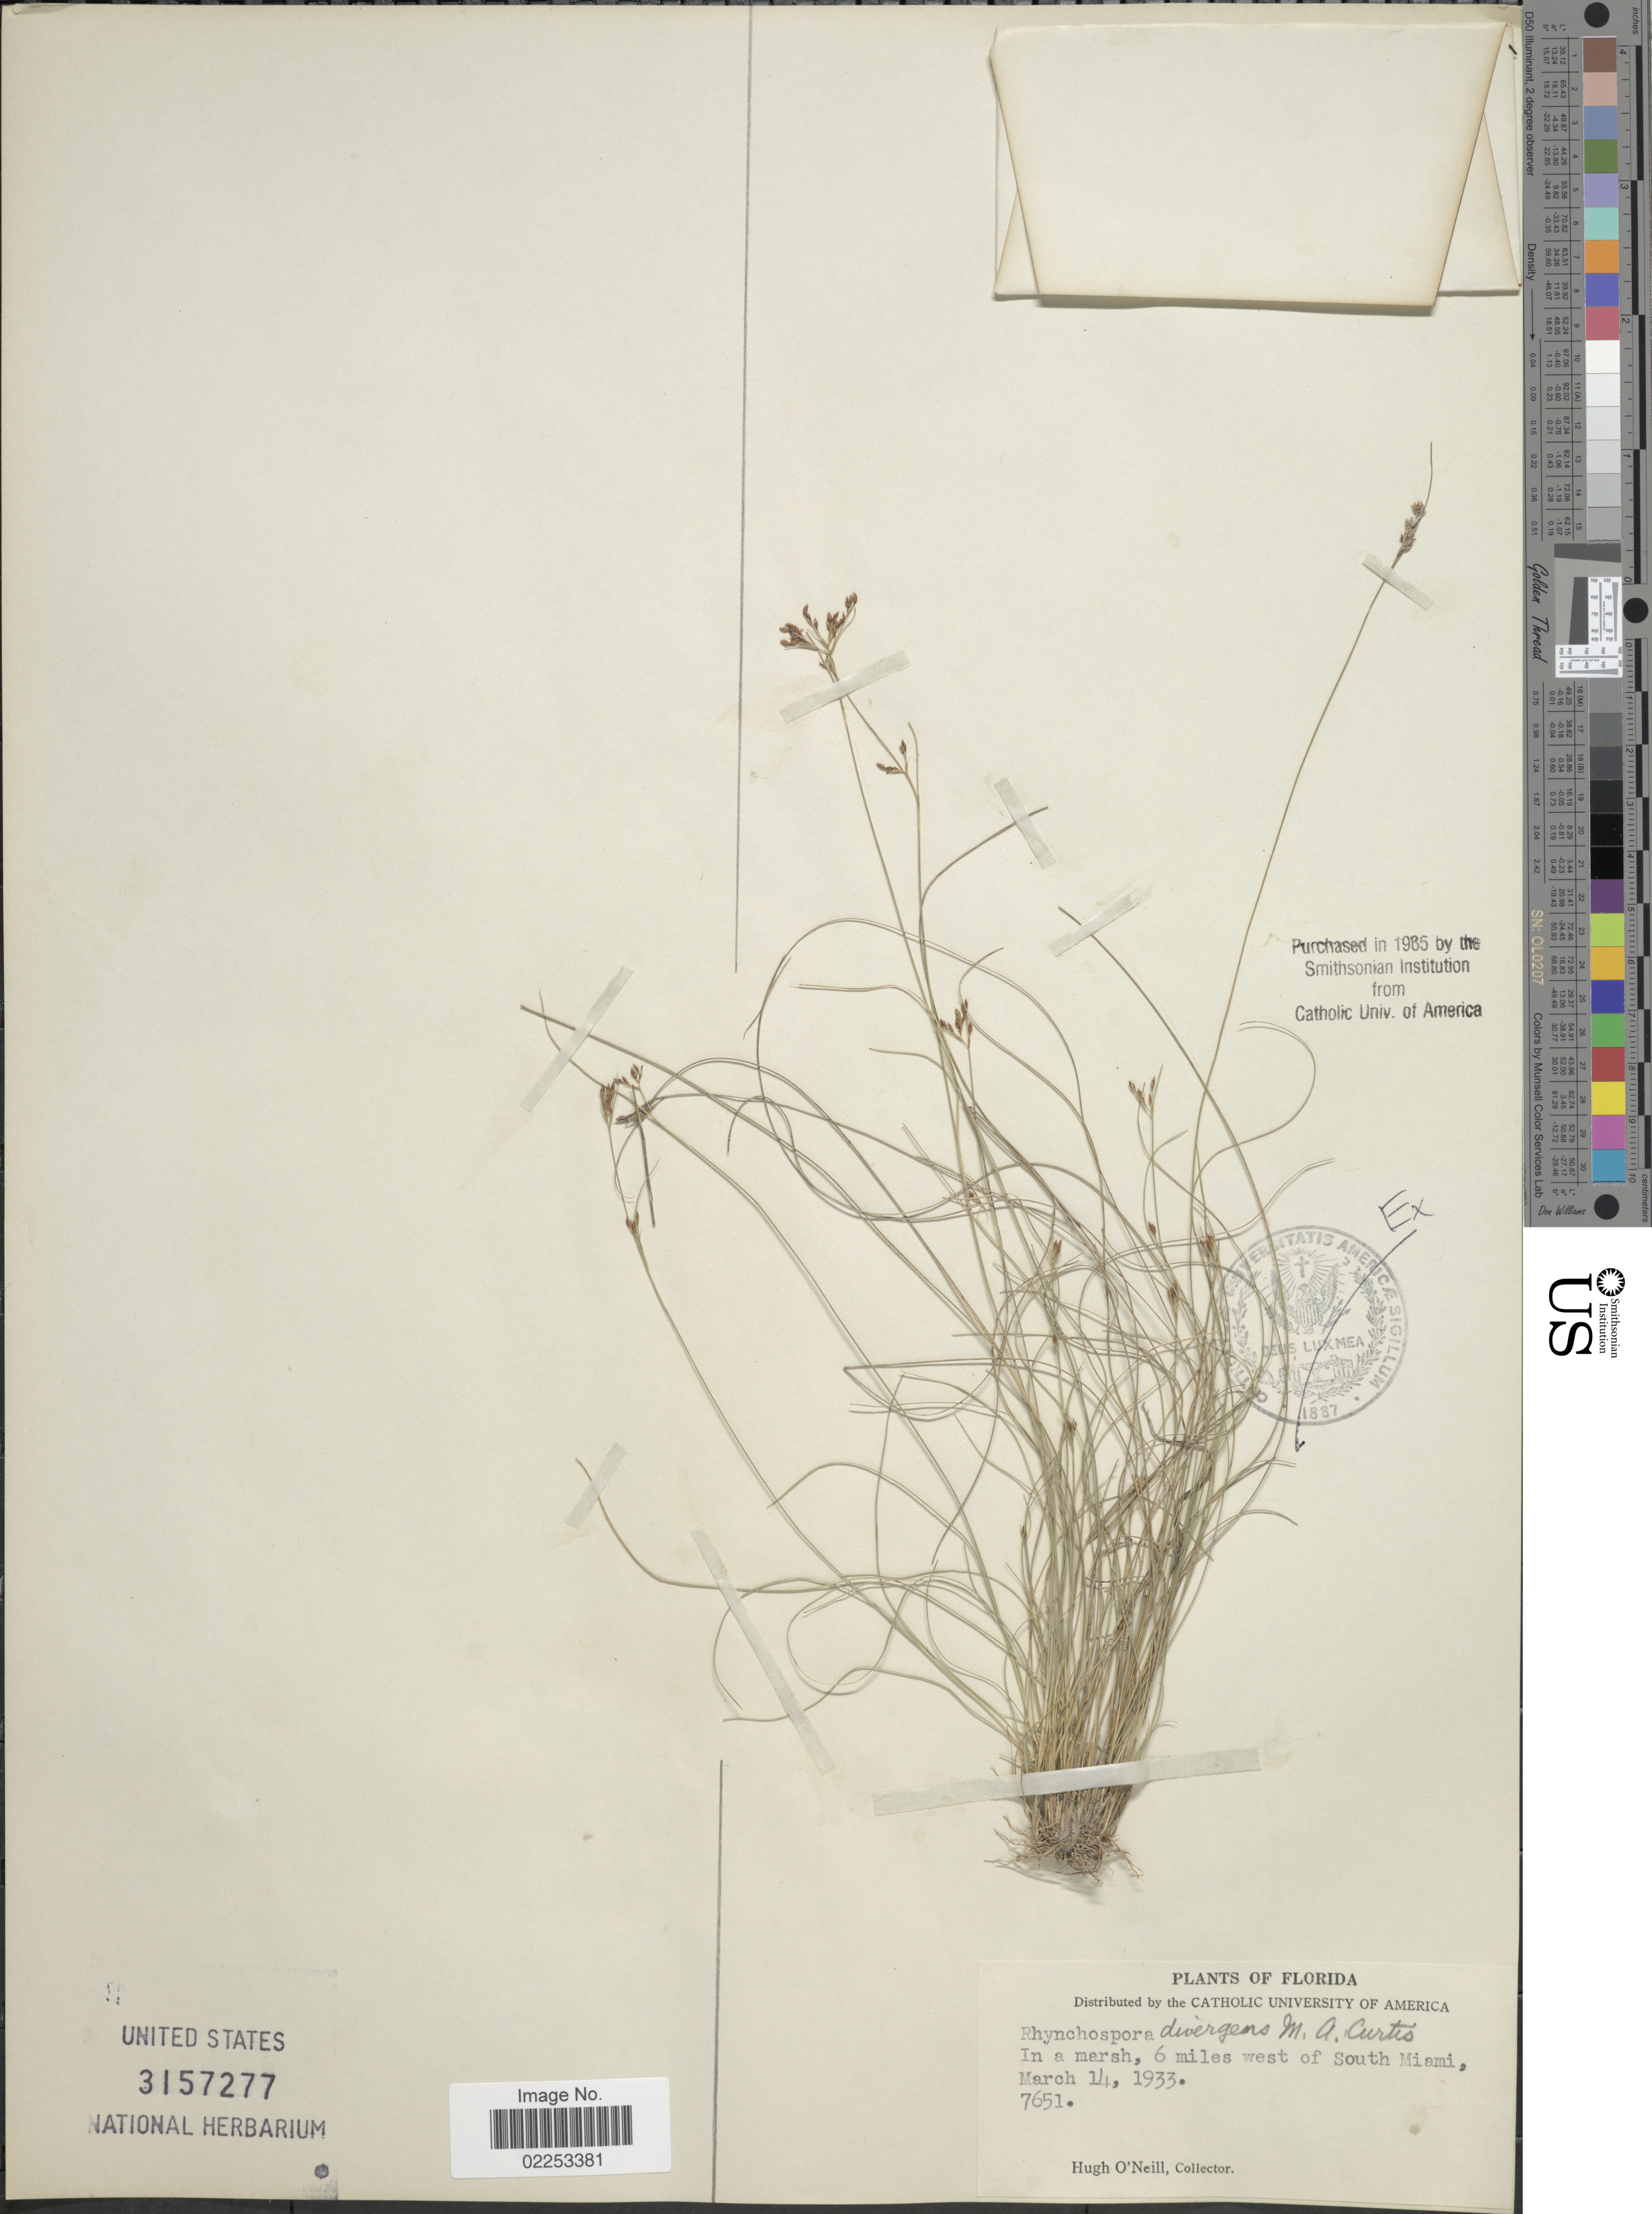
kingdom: Plantae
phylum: Tracheophyta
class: Liliopsida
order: Poales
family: Cyperaceae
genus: Rhynchospora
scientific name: Rhynchospora divergens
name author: Chapm. ex M.A. Curtis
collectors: H. O'Neill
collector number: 7651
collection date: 1933-03-14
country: United States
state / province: Florida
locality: In a marsh, 6 miles west of South Miami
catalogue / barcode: US 3157277